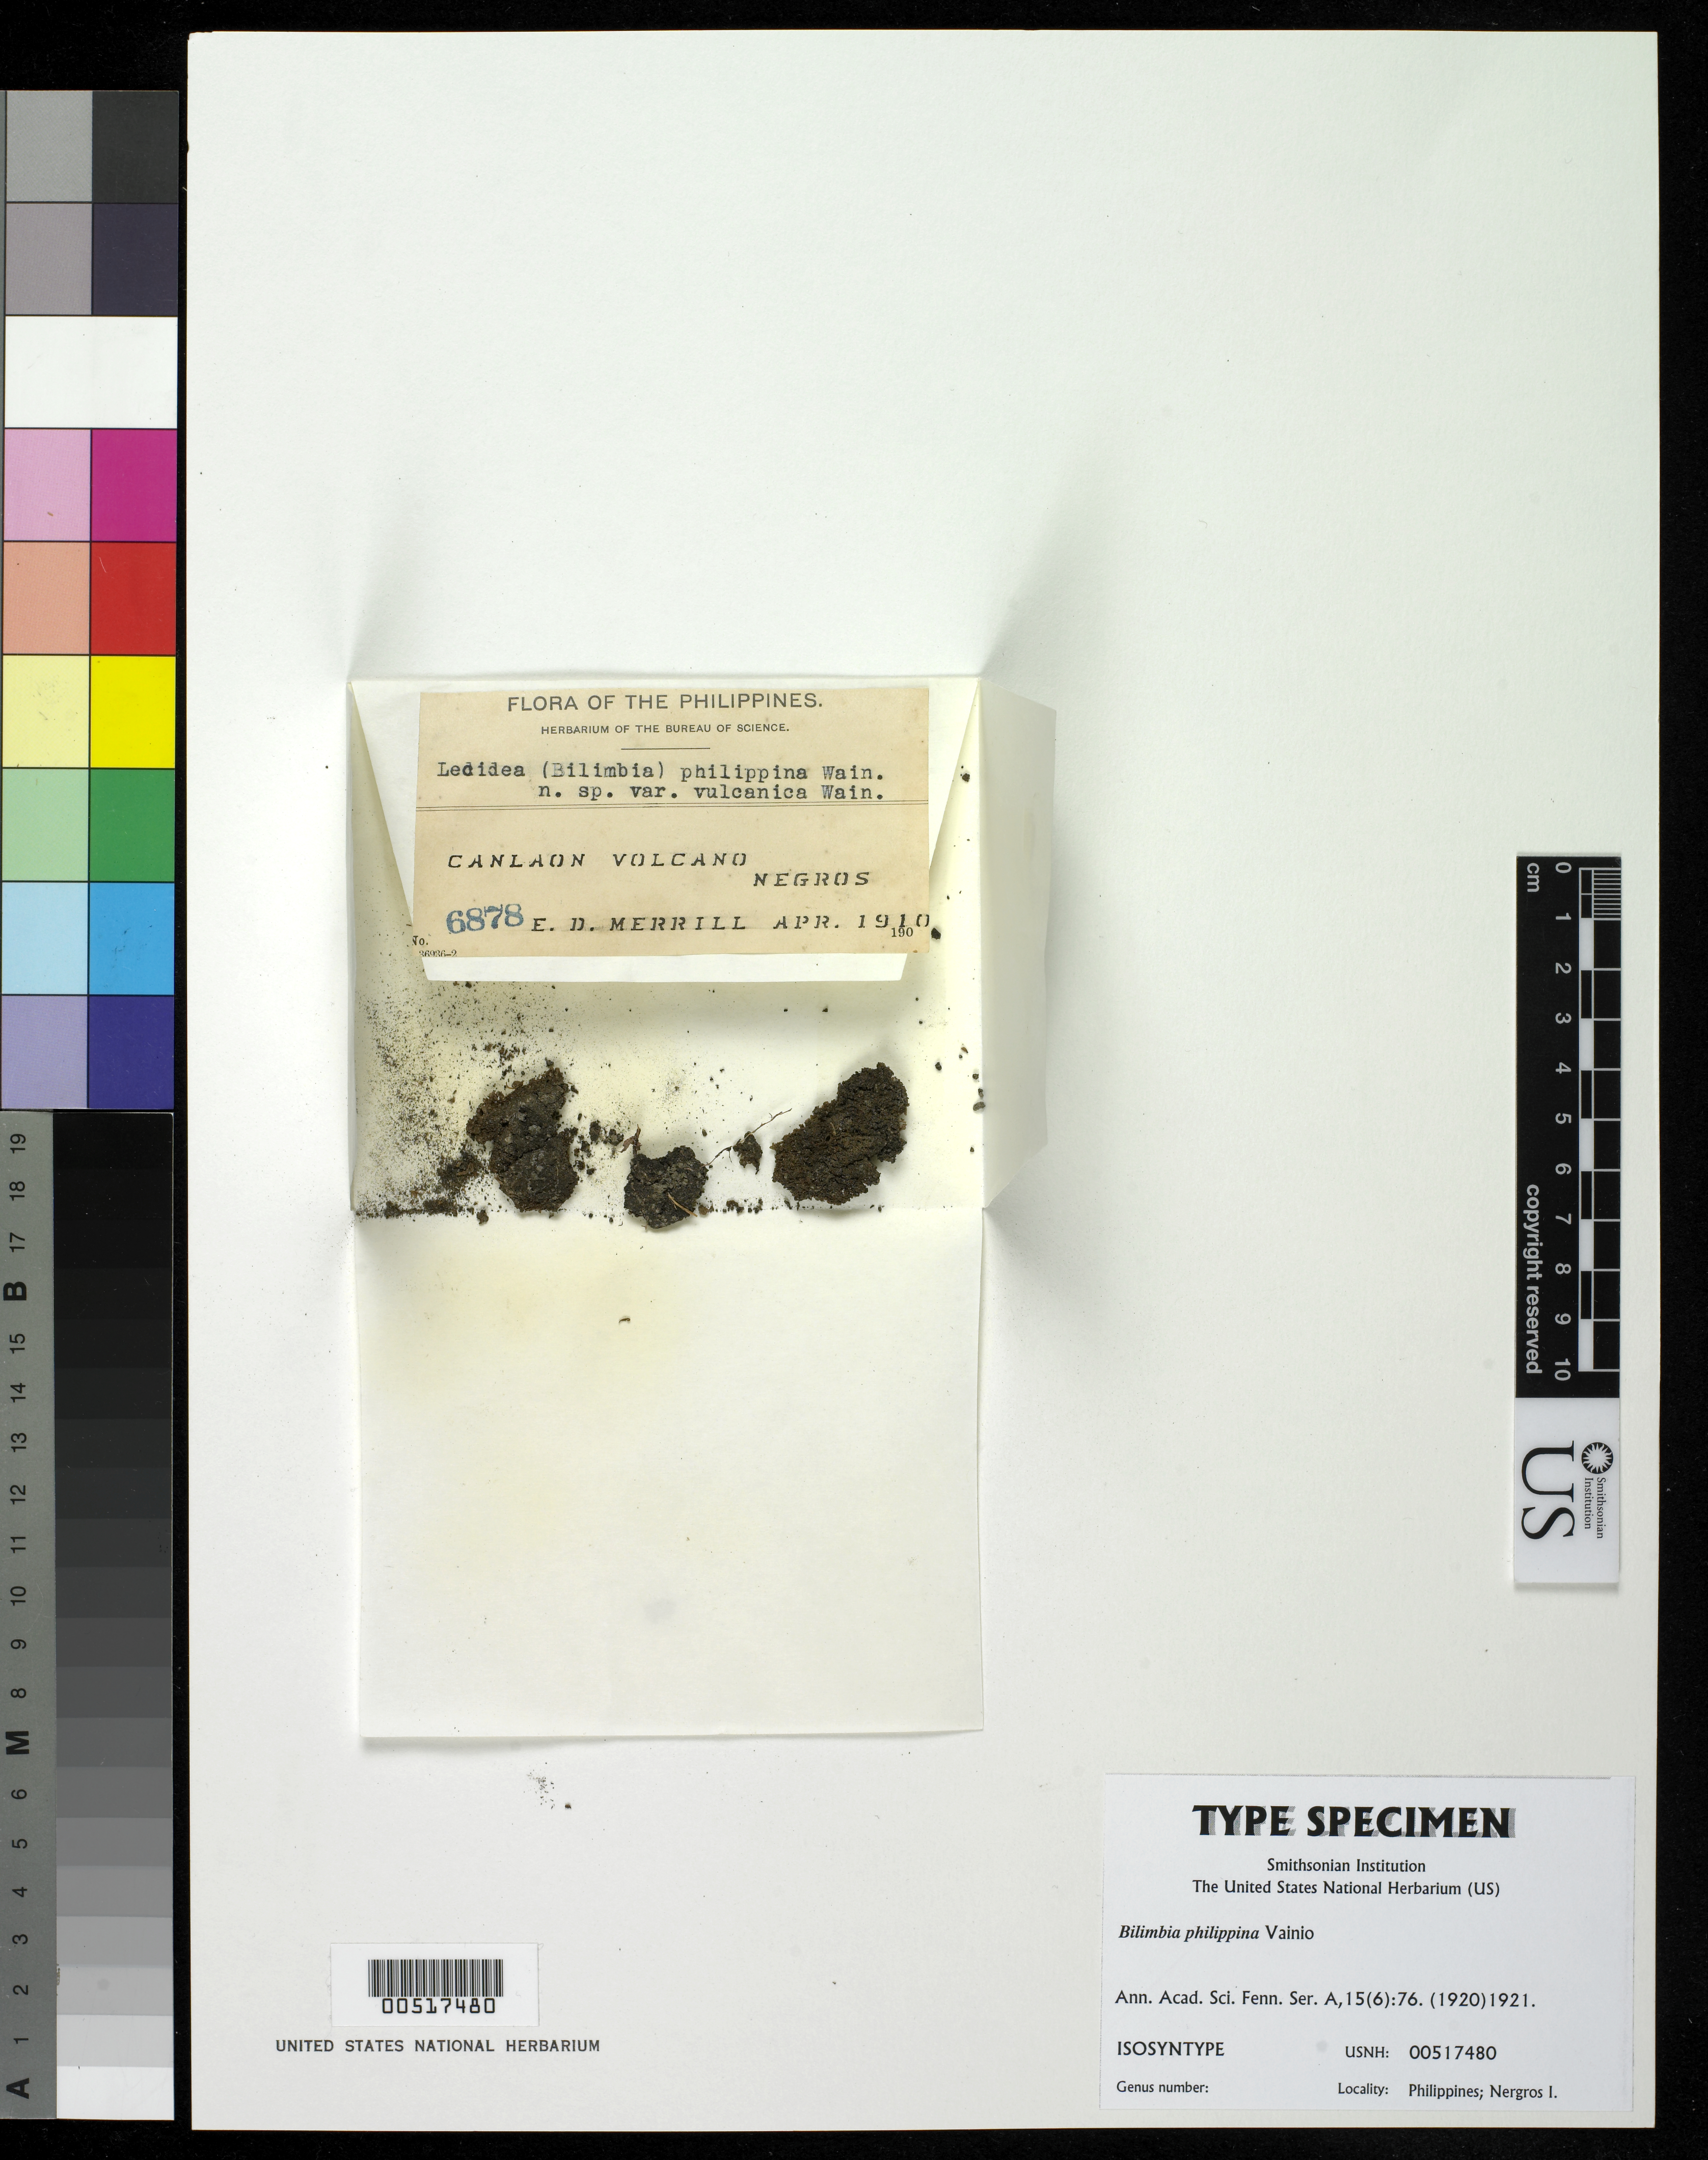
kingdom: Fungi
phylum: Ascomycota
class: Lecanoromycetes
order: Lecanorales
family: Ramalinaceae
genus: Bilimbia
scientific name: Bilimbia philippina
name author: Vain.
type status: Isosyntype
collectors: E. D. Merrill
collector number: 6878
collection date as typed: Apr 1910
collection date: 1910-04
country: Philippines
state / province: Central Visayas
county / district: Negros Oriental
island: Nergros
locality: Canlaon Volcano.